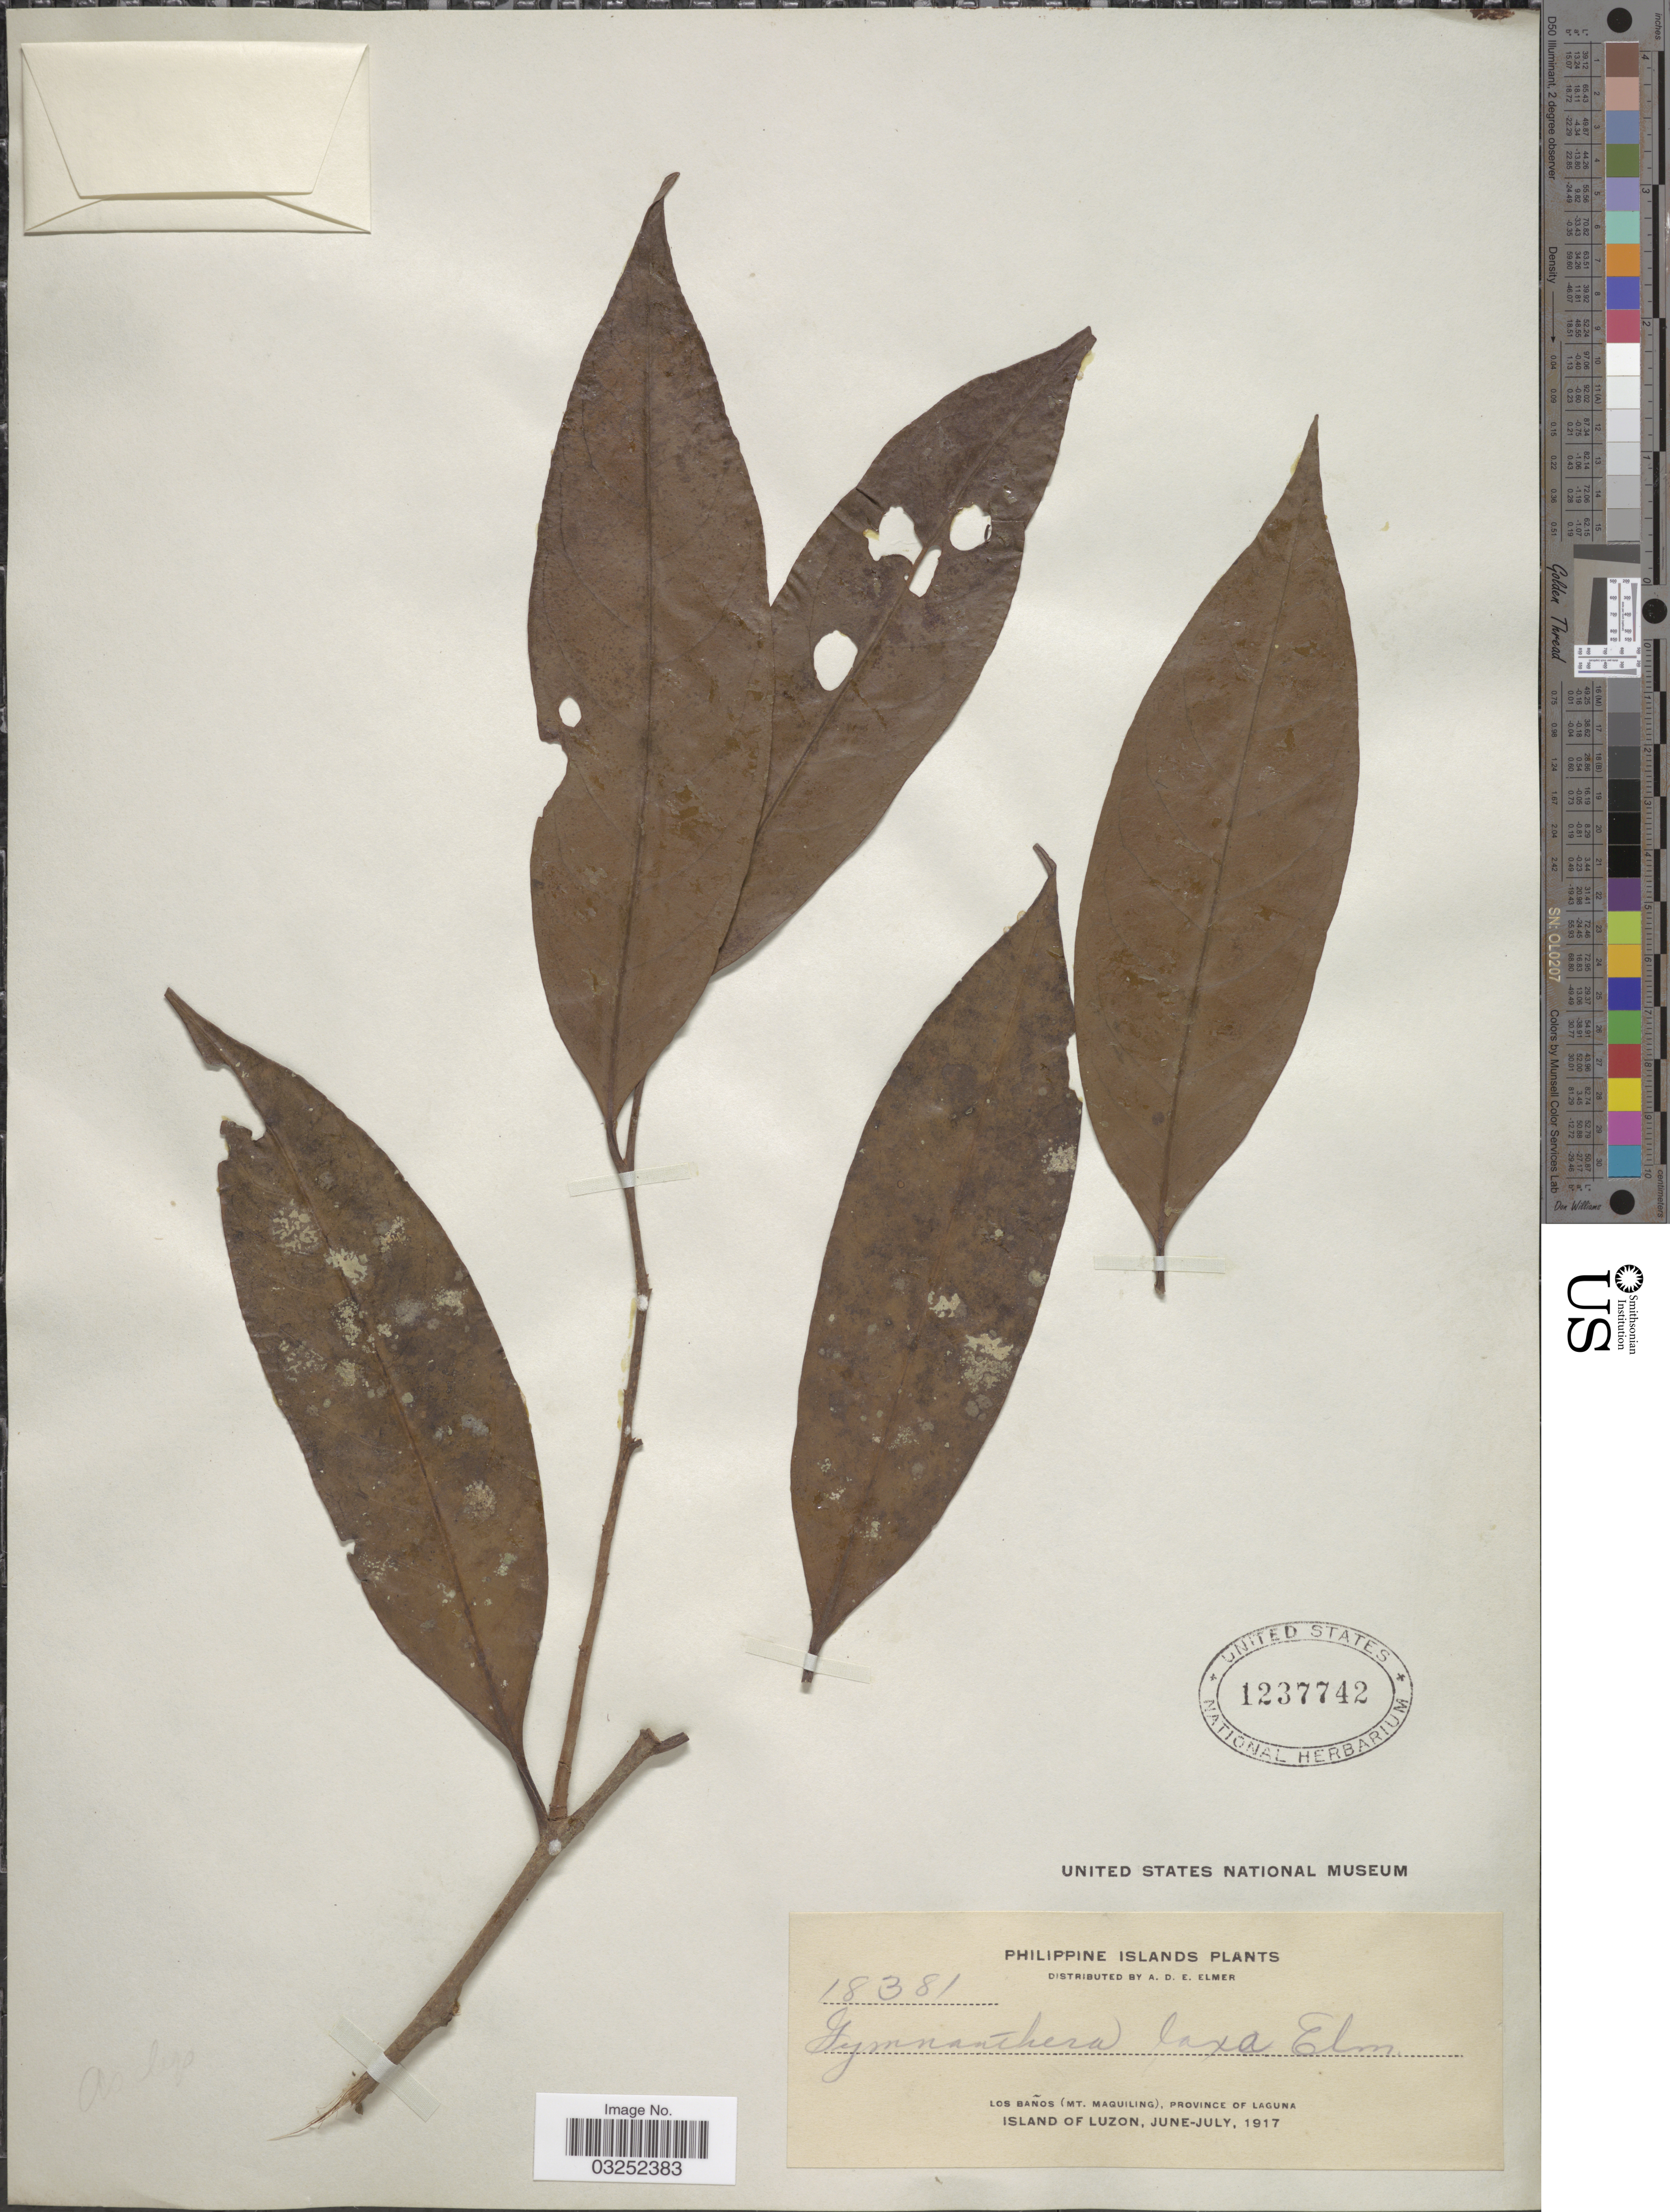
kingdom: Plantae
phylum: Tracheophyta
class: Magnoliopsida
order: Magnoliales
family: Myristicaceae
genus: Gymnacranthera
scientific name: Gymnacranthera farquhariana var. paniculata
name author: (A. DC.) R.T.A. Schouten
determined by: Schouten, R. T. A.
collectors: A. D. E. Elmer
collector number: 18381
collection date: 1917-06/1917-07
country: Philippines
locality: Los Baños (Mt. Maquiling), Province of Laguna.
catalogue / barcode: US 1237742